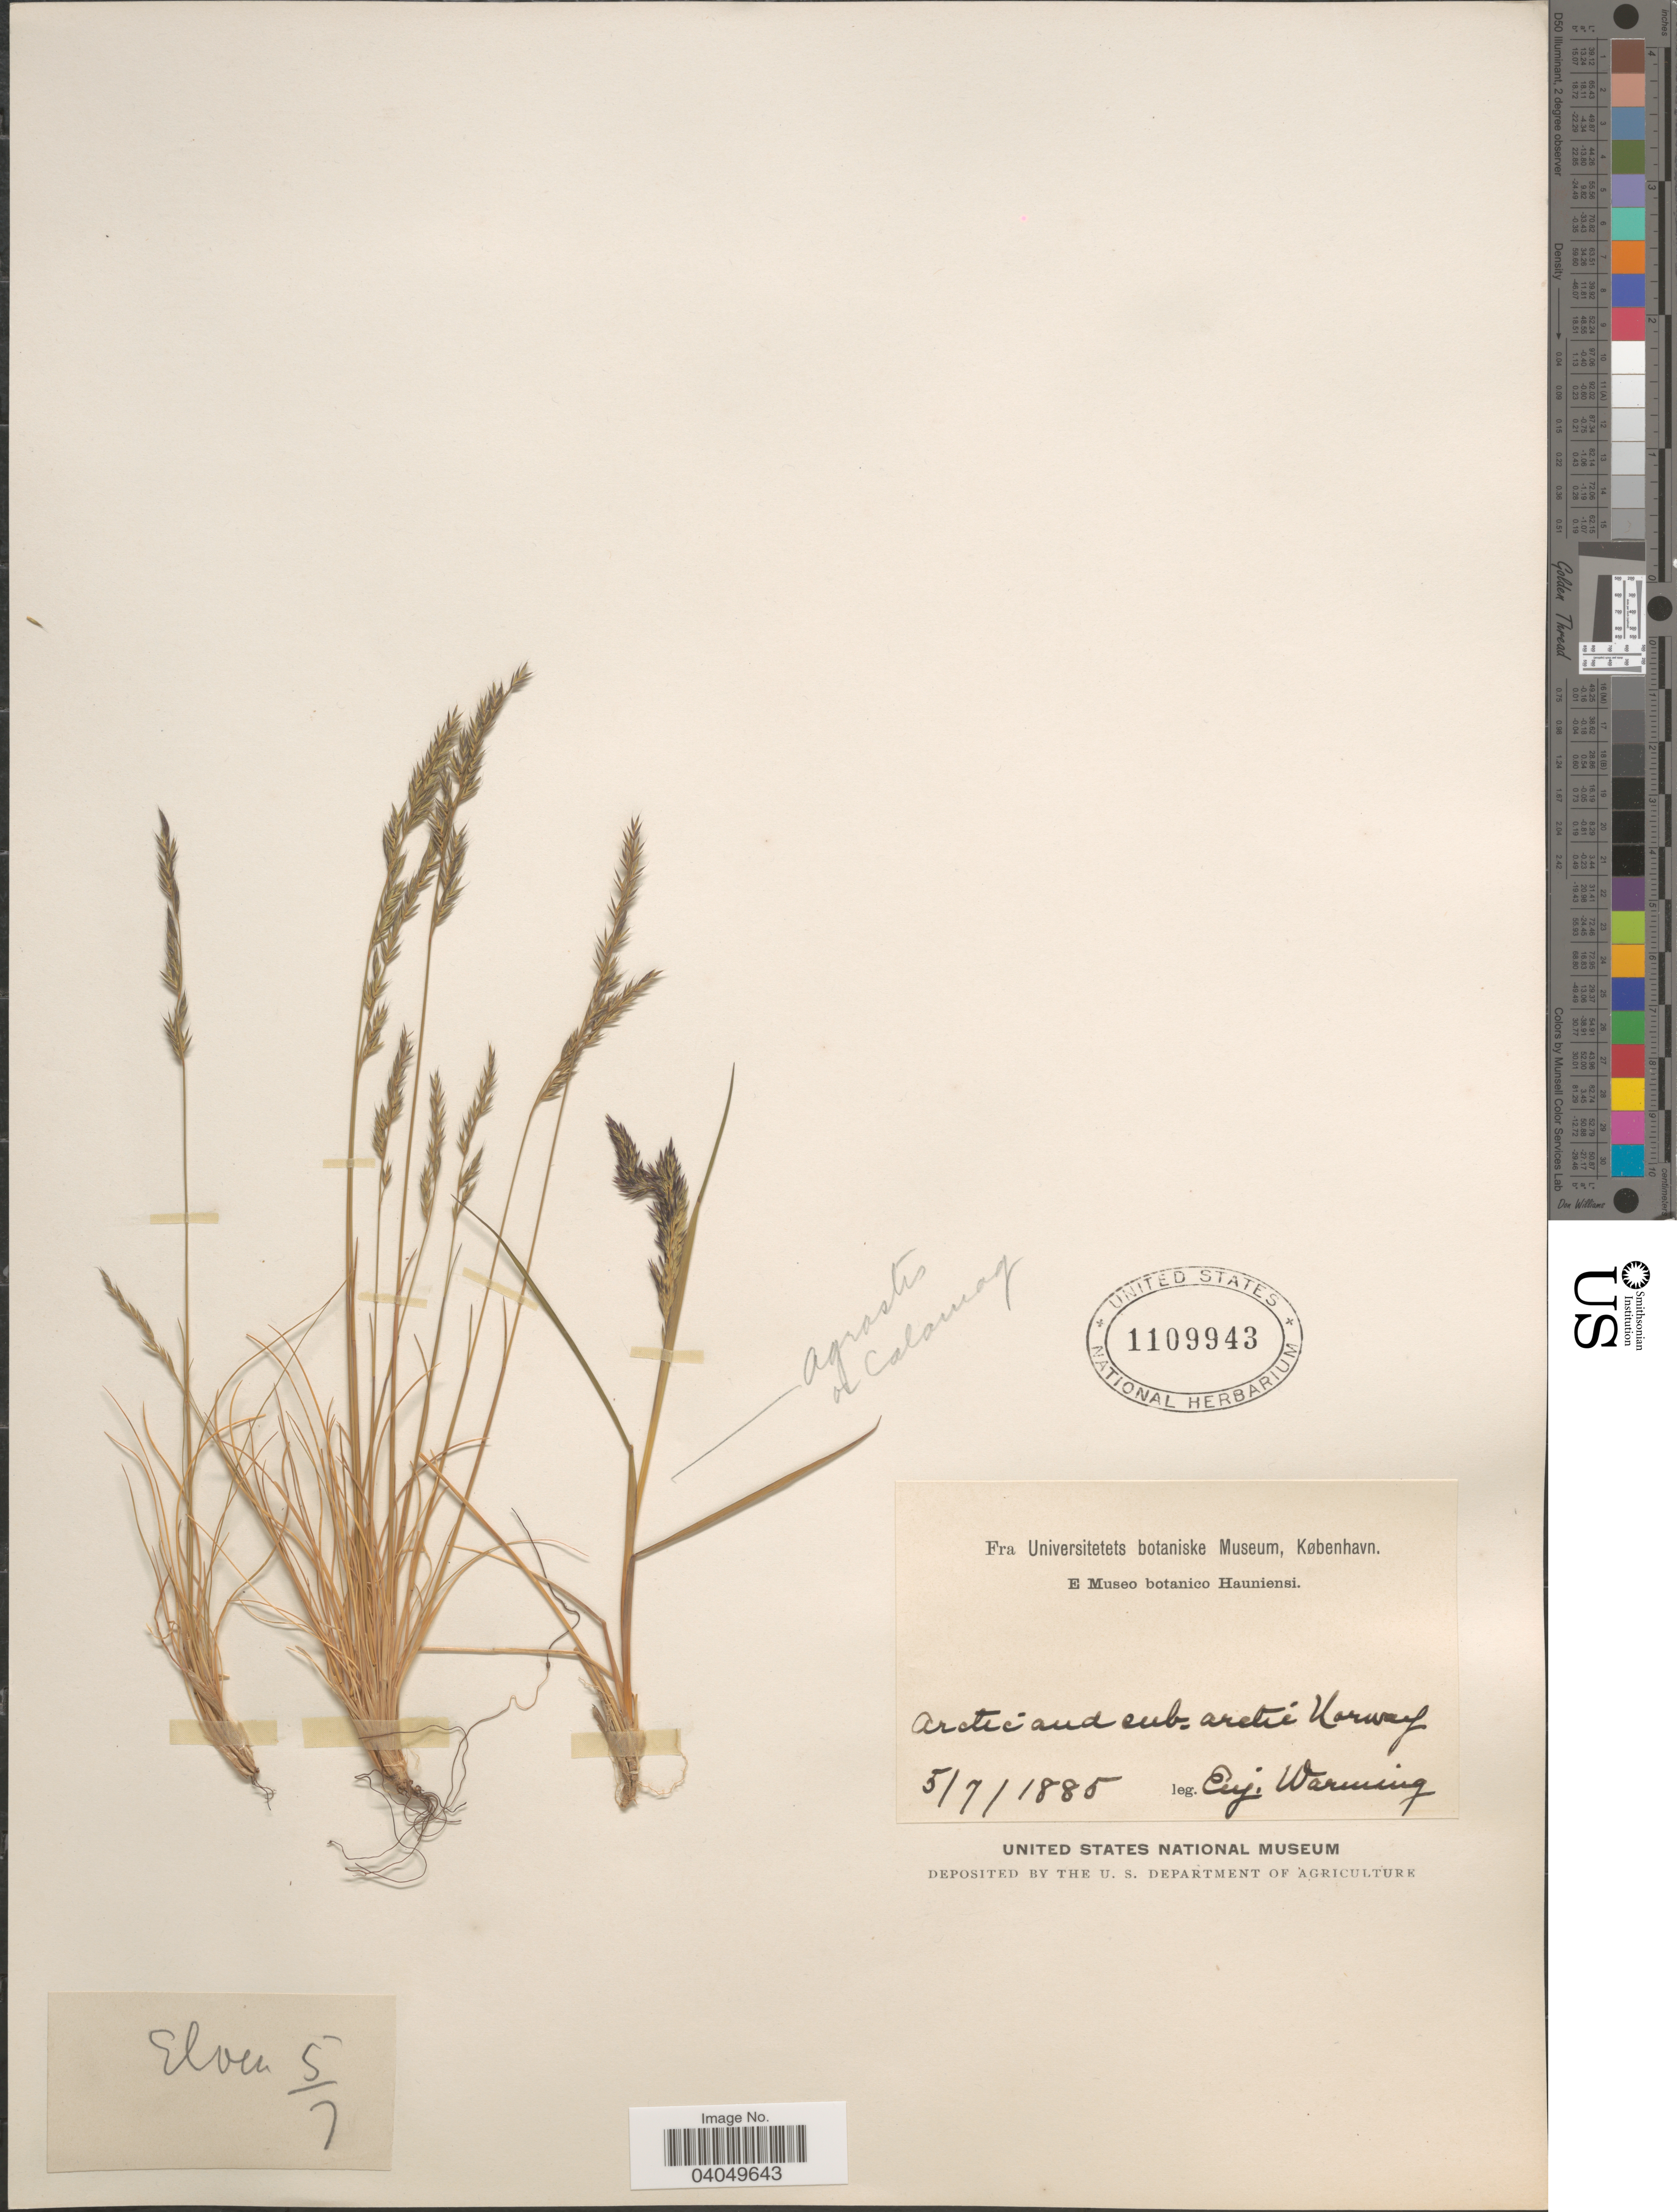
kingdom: Plantae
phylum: Tracheophyta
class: Liliopsida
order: Poales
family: Poaceae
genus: Festuca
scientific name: Festuca ovina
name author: L.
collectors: E. Warming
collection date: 1885-07-05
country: Norway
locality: Arctic and sub. arctic Norway.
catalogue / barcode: US 1109943